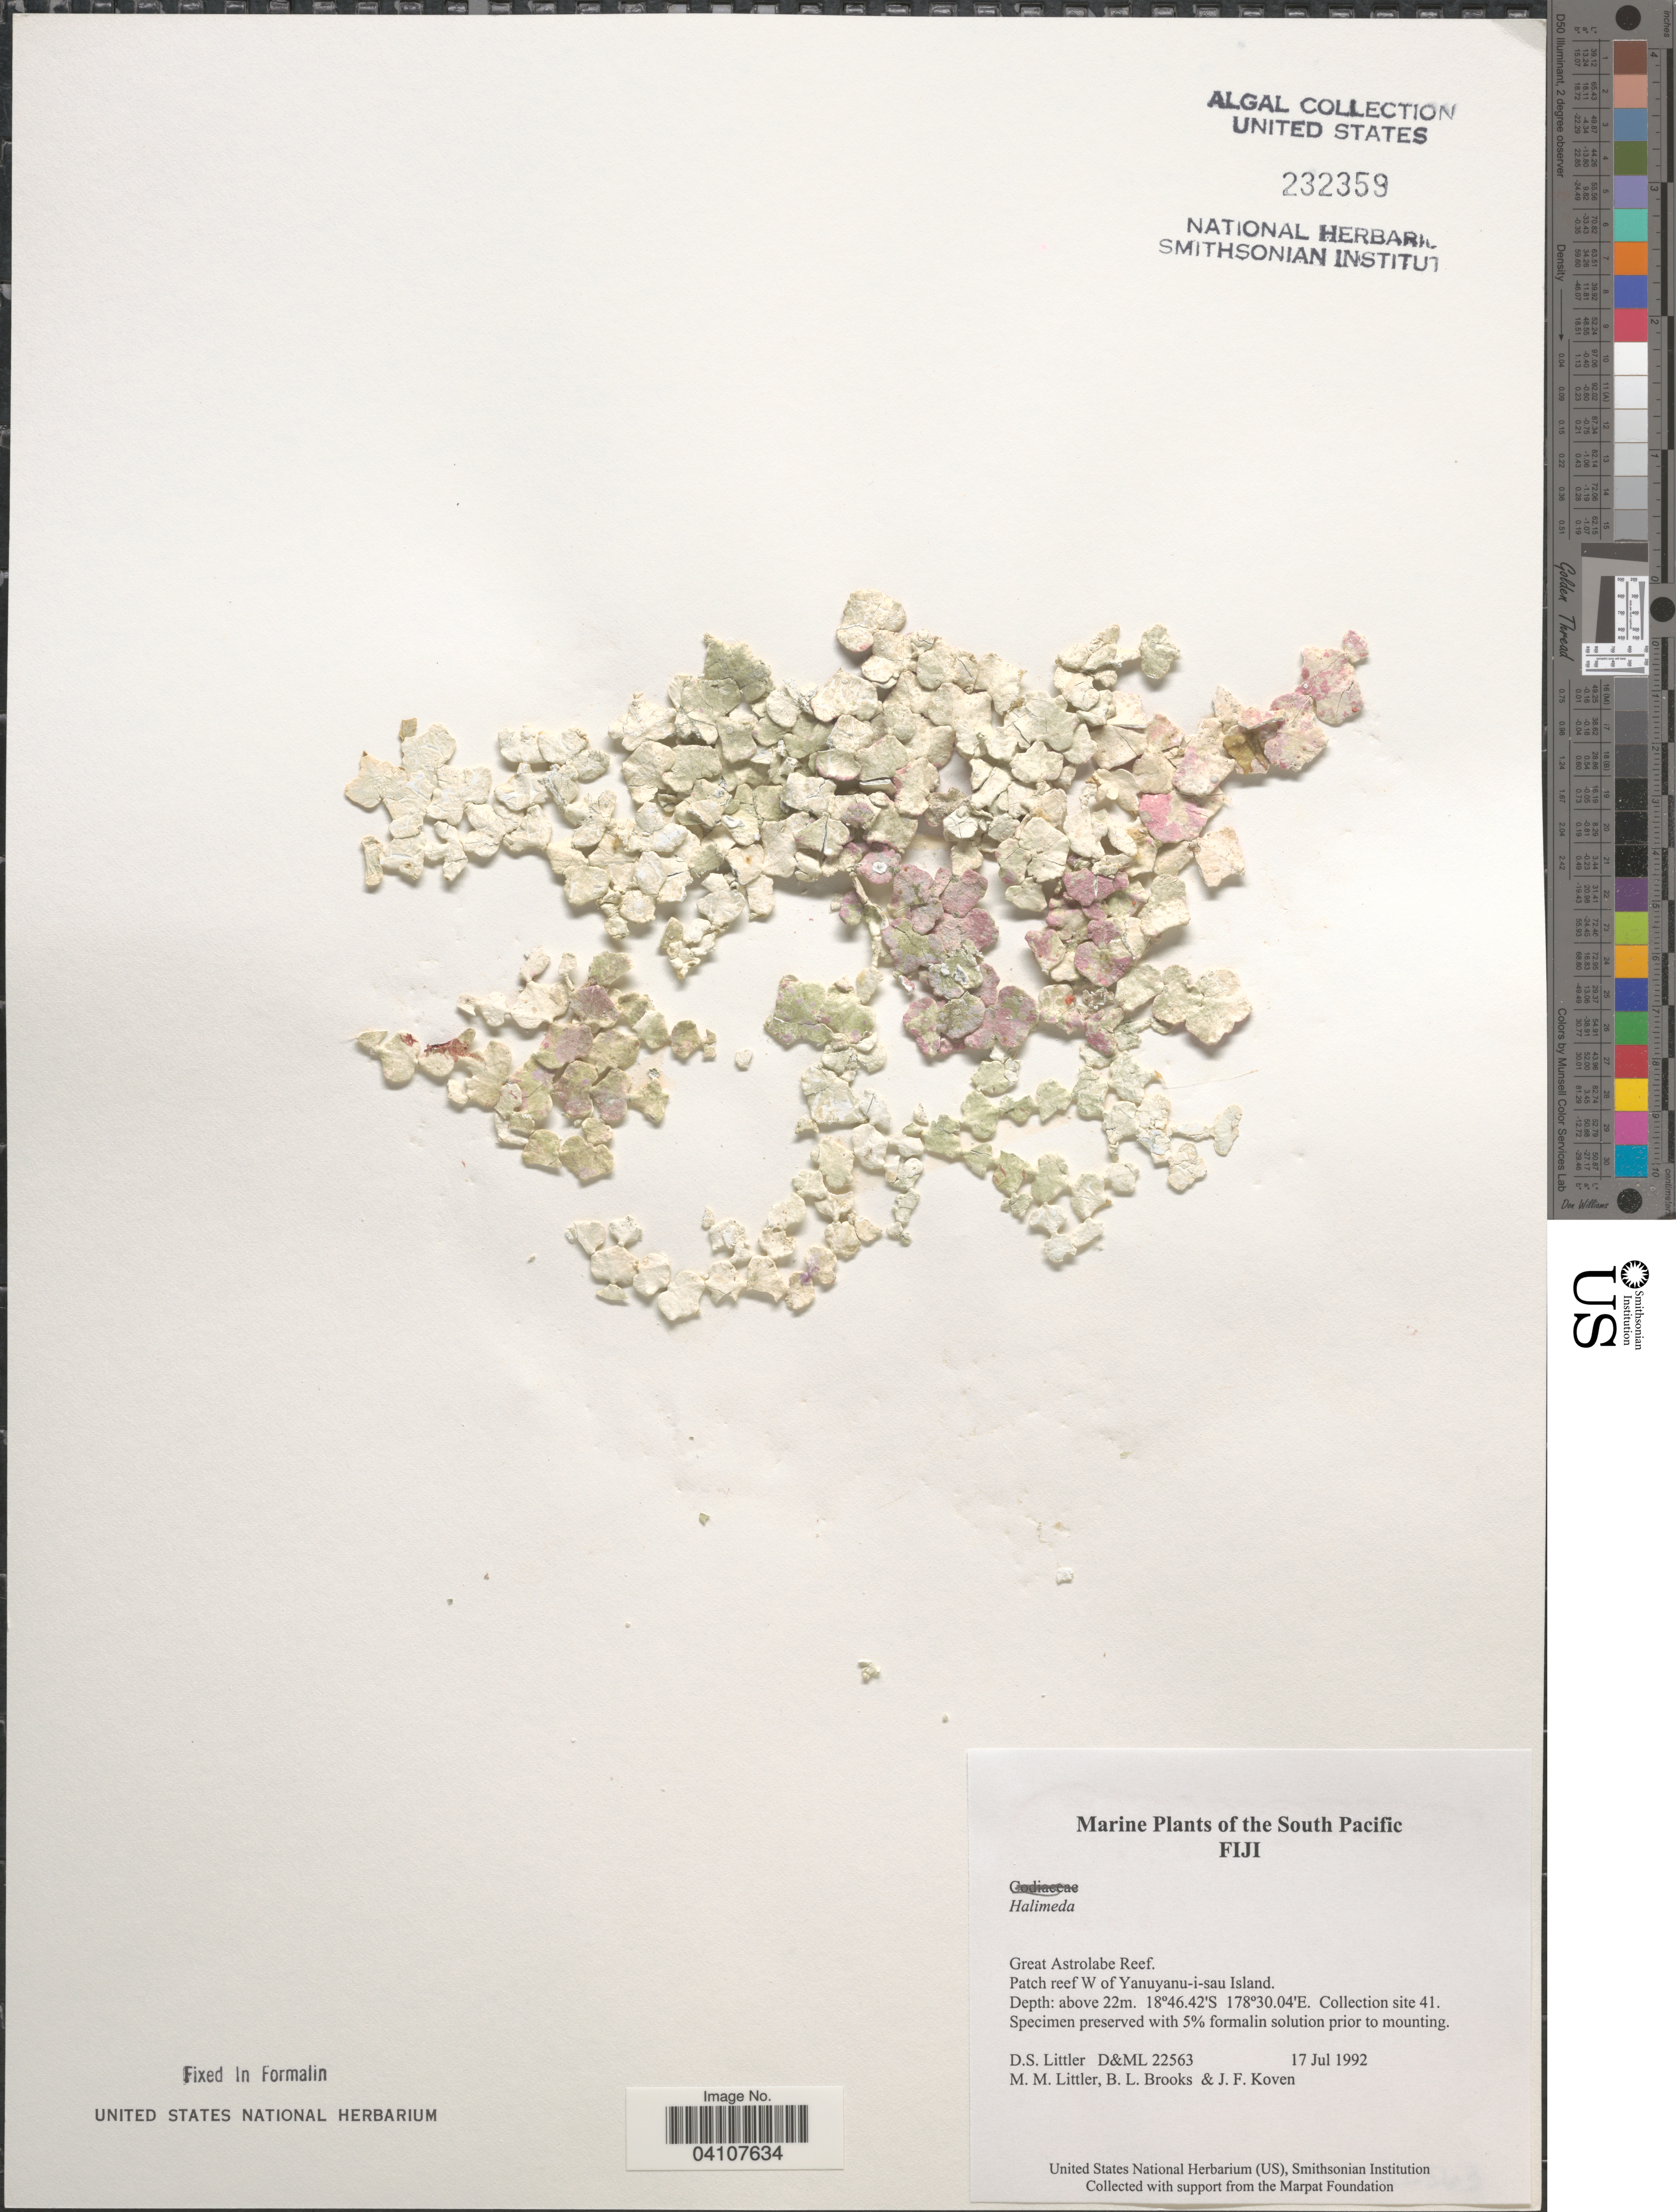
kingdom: Plantae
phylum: Chlorophyta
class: Ulvophyceae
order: Bryopsidales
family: Halimedaceae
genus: Halimeda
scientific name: Halimeda sp.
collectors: D. S. Littler, B. Brooks & J. Koven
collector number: D&ML22563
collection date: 1992-07-17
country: Fiji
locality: South Pacific. Great Astrolabe Reef. Patch reef W of Yanuyanu-i-sau Island. Collection site 41.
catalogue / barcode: US 232359